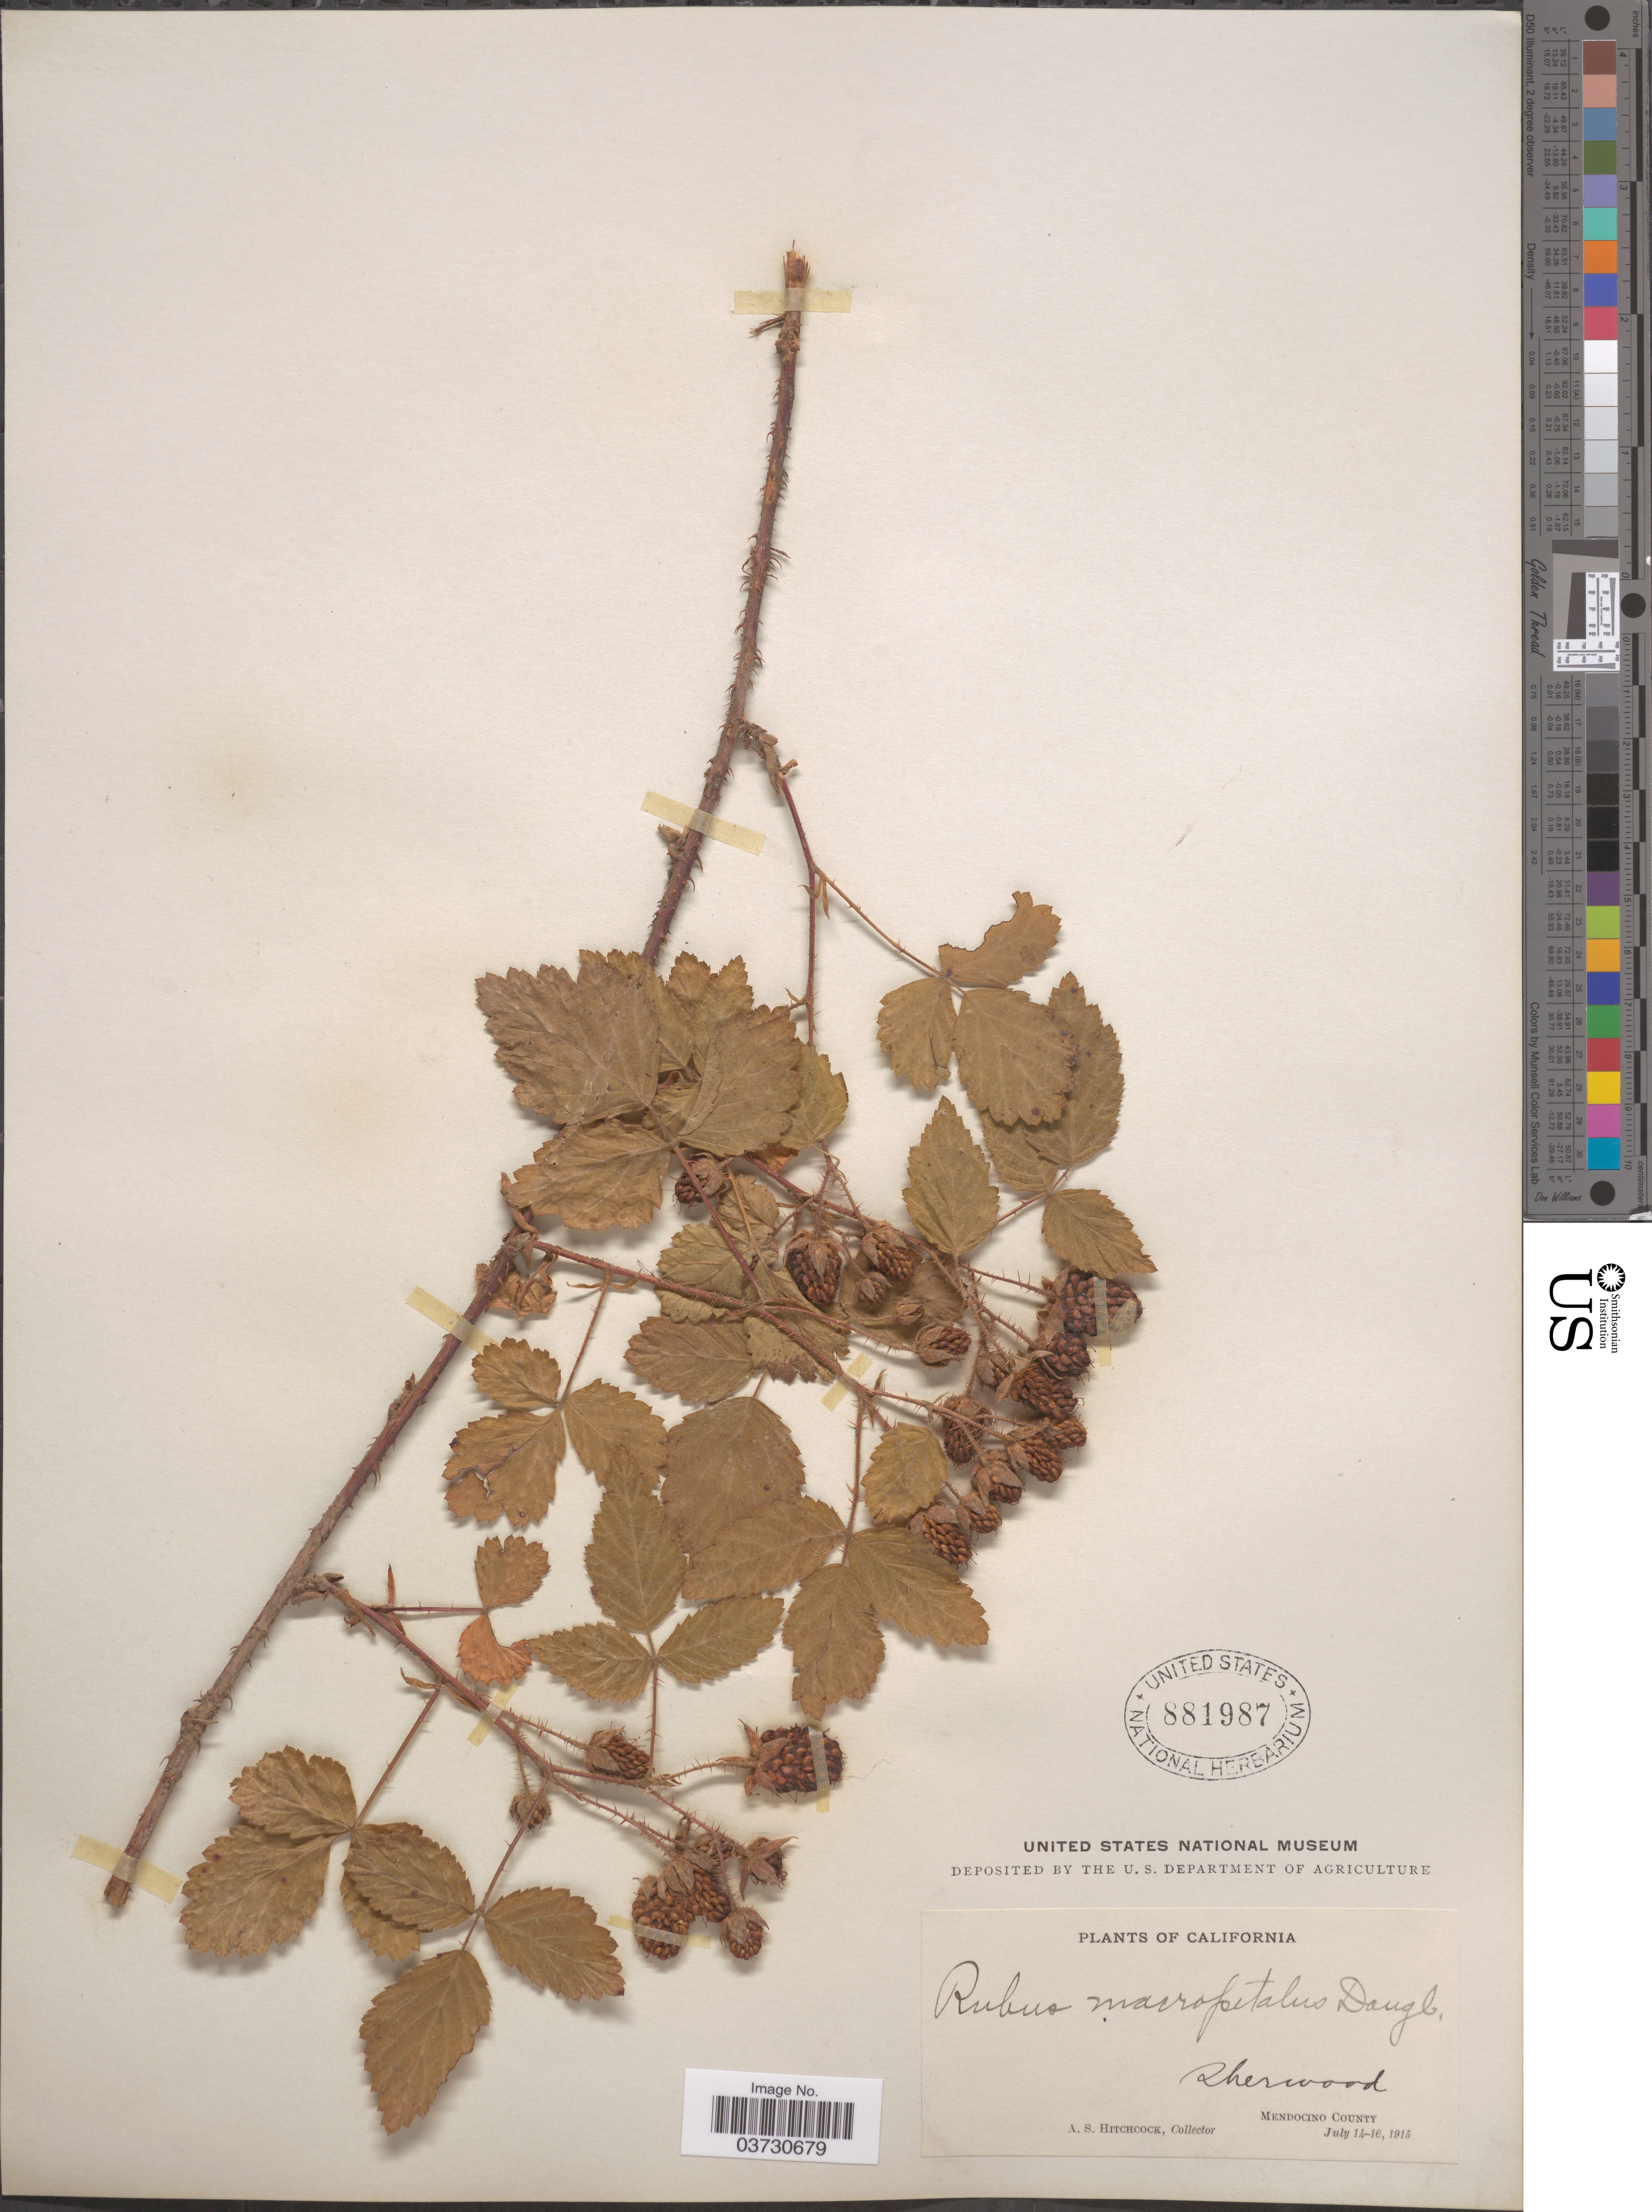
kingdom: Plantae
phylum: Tracheophyta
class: Magnoliopsida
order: Rosales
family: Rosaceae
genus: Rubus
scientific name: Rubus macropetalus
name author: Douglas ex Hook.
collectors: A. S. Hitchcock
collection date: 1915-07-14/1915-07-16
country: United States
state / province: California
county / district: Mendocino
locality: Sherwood. Mendocino County.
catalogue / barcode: US 881987